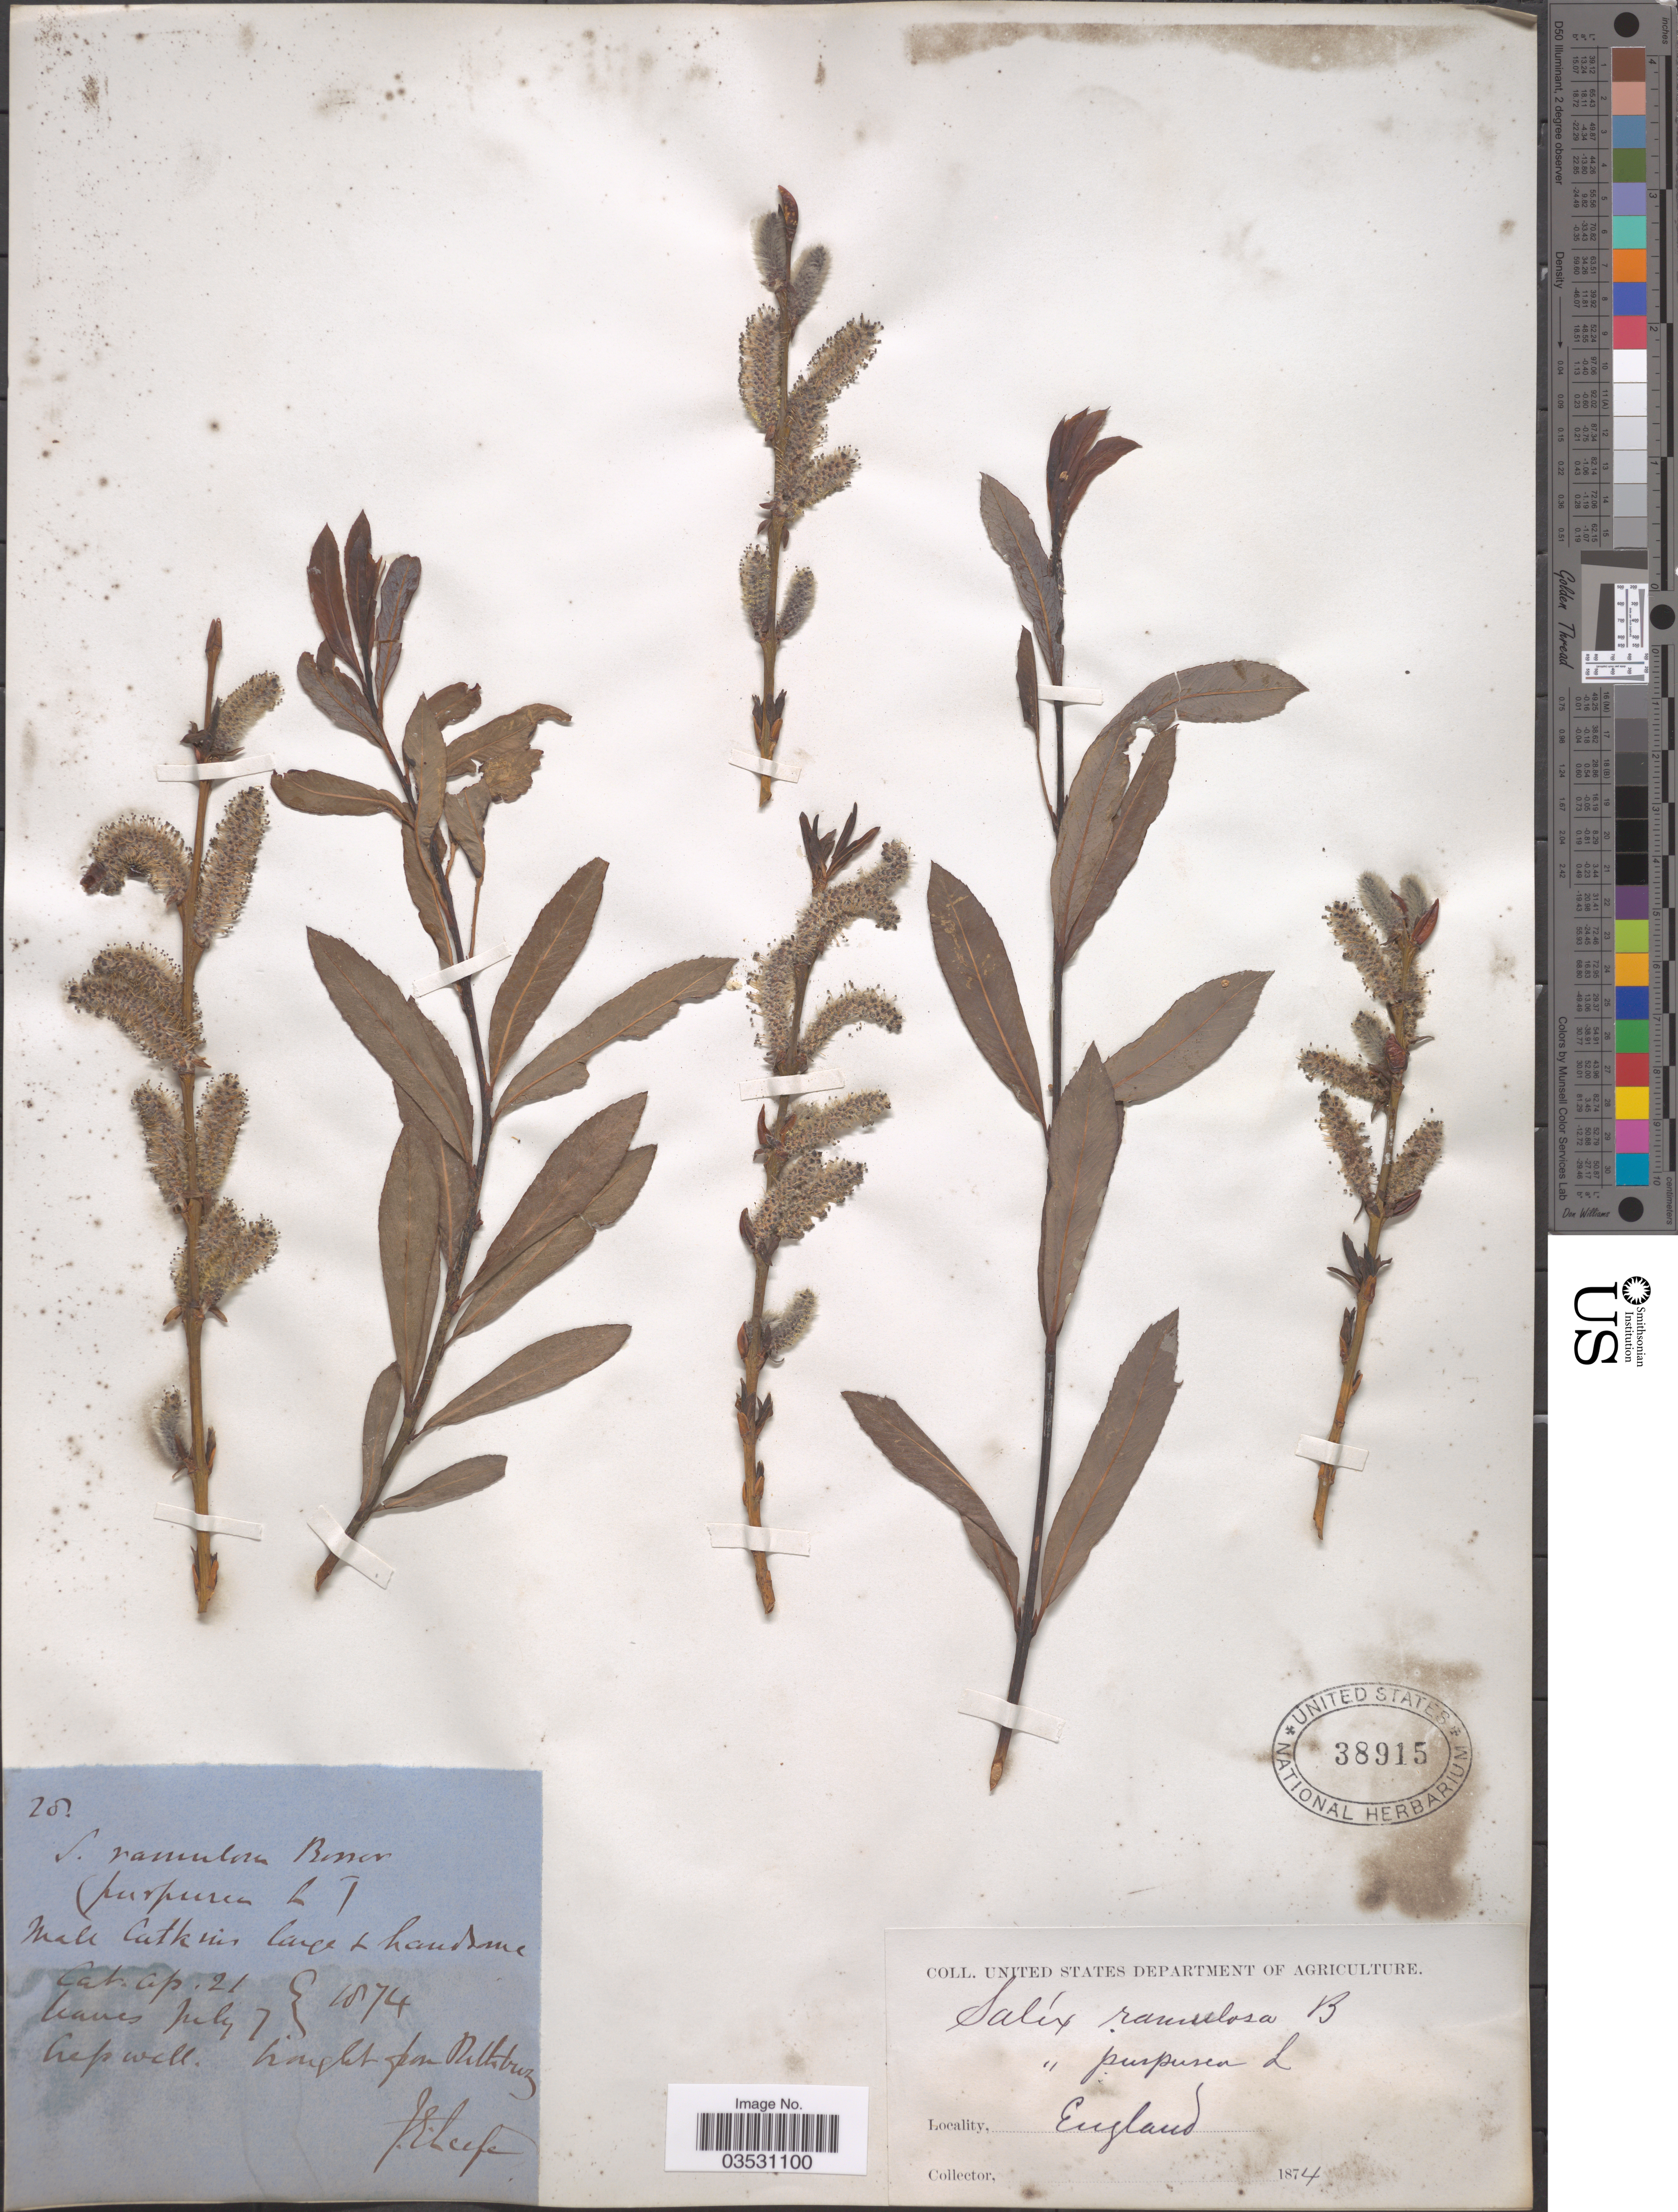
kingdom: Plantae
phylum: Tracheophyta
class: Magnoliopsida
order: Malpighiales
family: Salicaceae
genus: Salix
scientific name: Salix purpurea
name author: L.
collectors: J. Leefe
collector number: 28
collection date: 1874-04-21/1874-07-07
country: United Kingdom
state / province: England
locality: Cresswell.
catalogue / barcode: US 38915